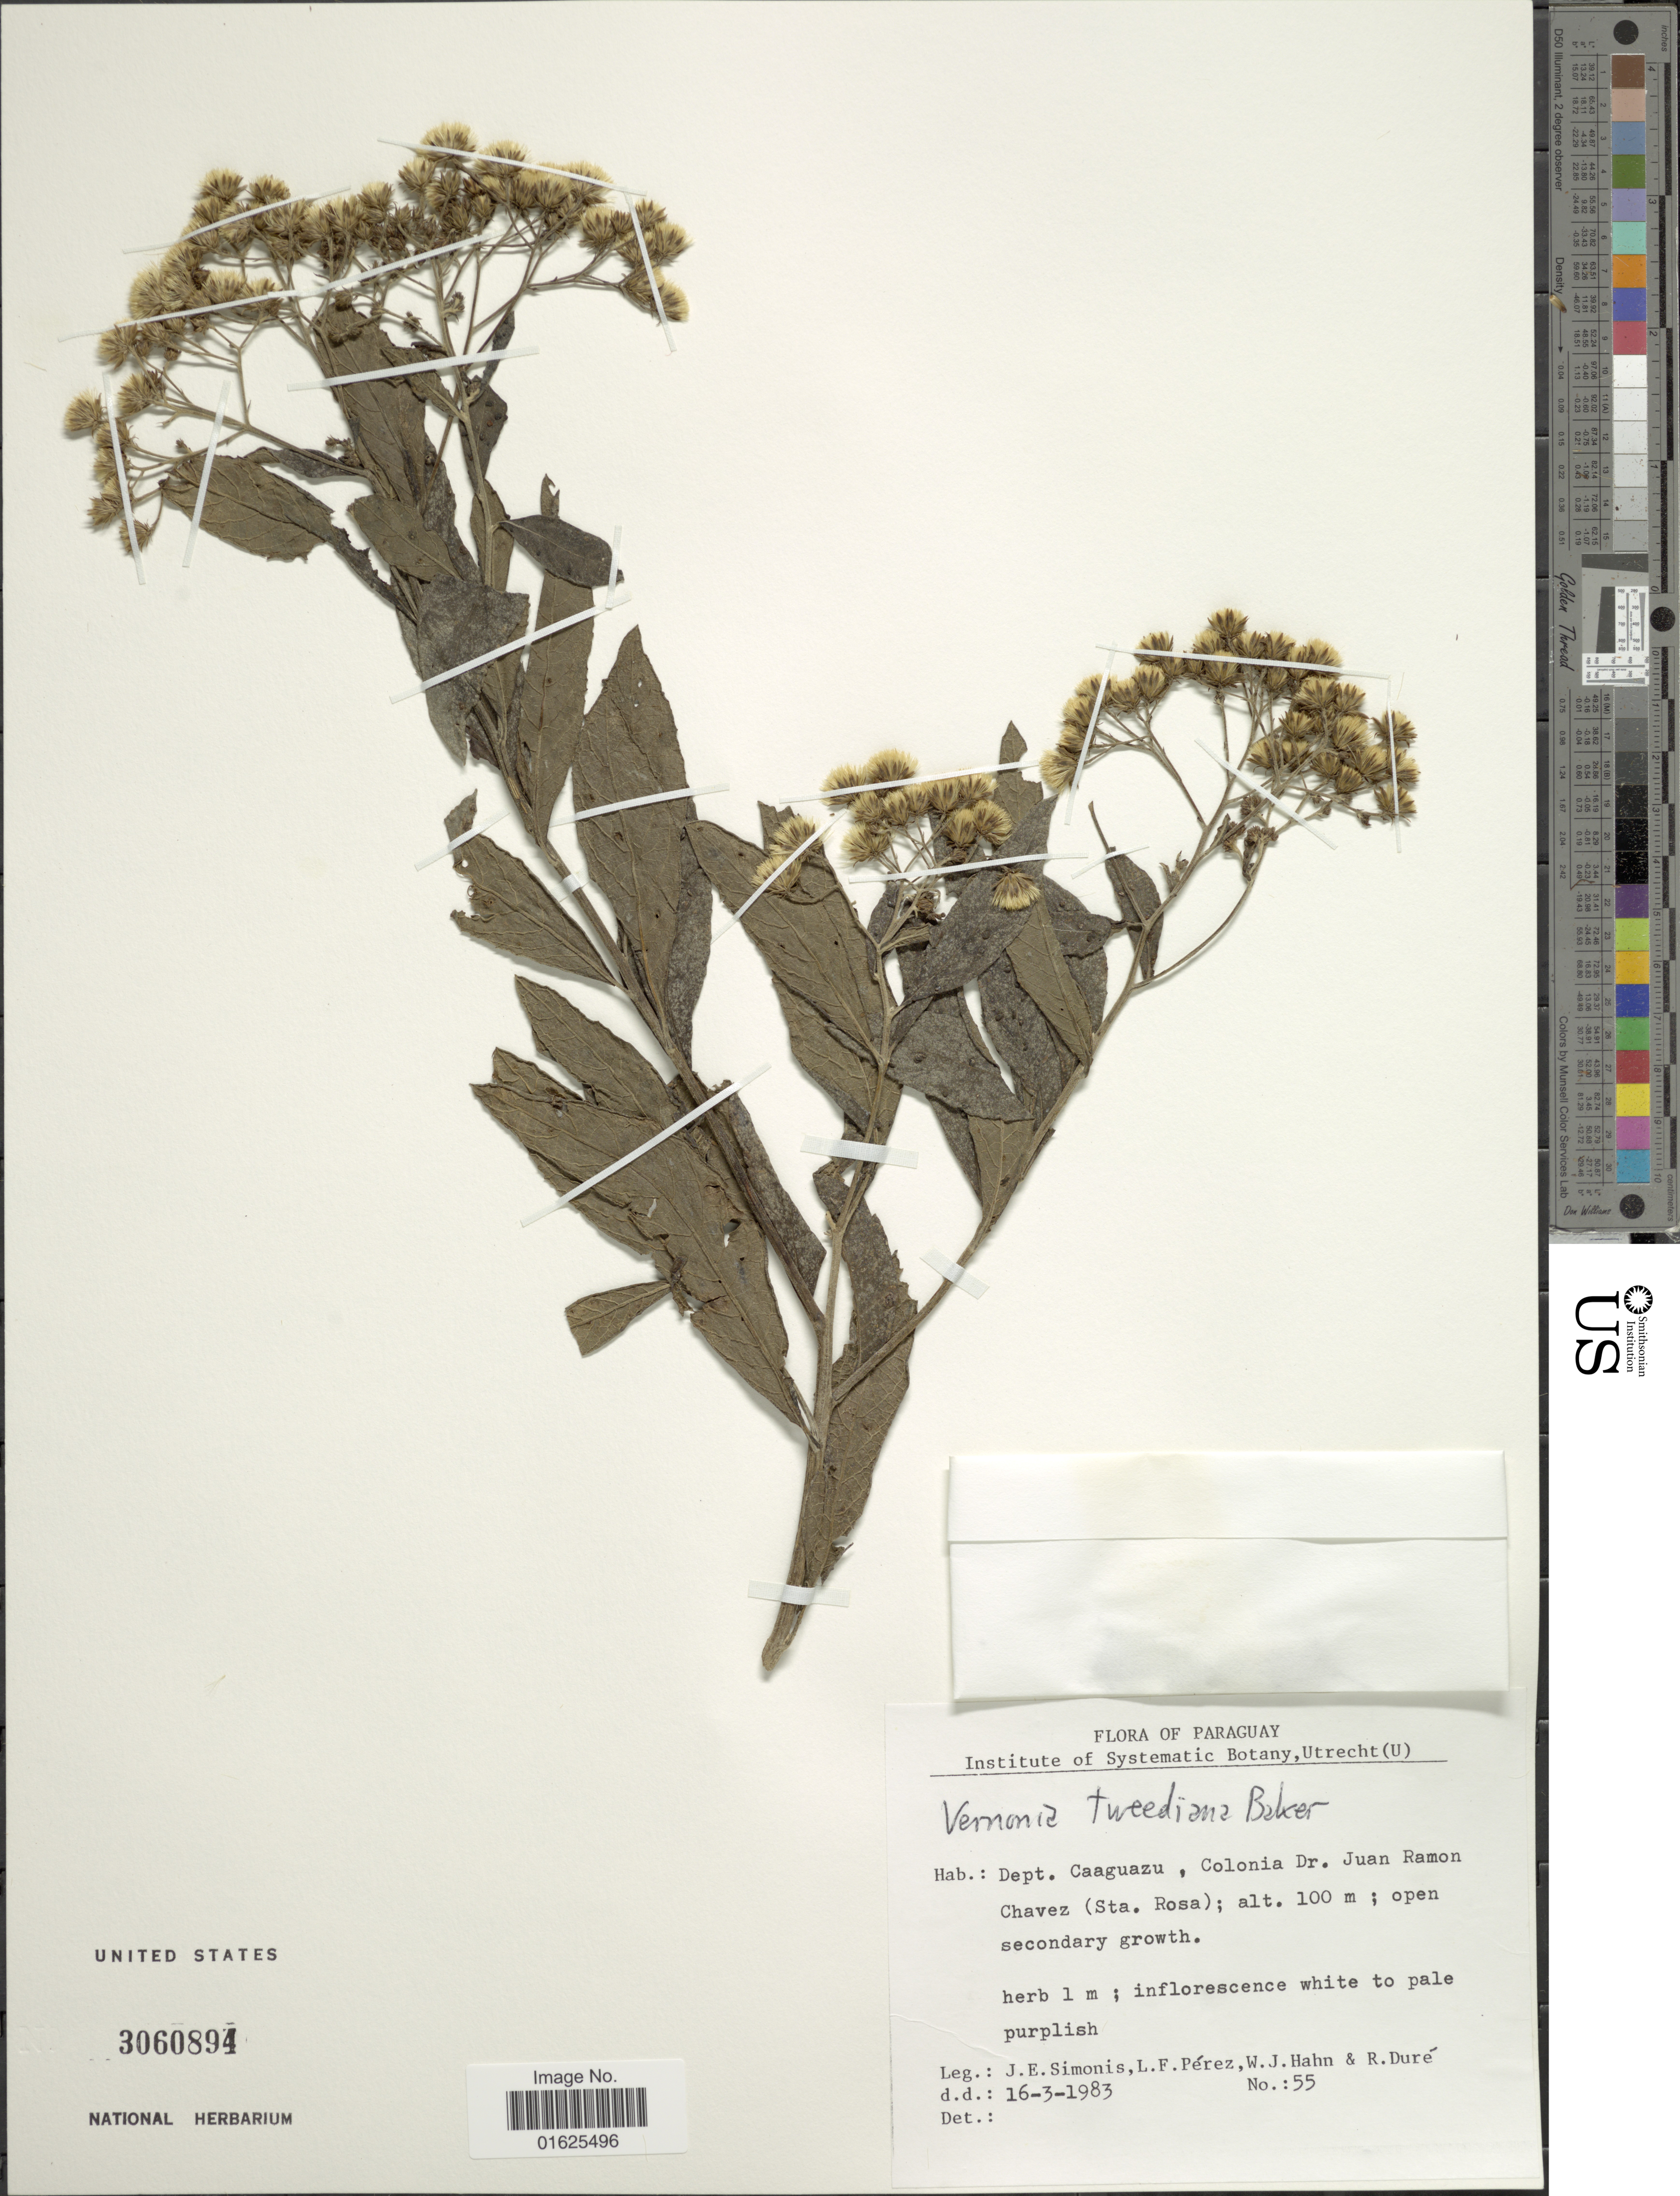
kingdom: Plantae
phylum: Tracheophyta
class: Magnoliopsida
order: Asterales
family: Asteraceae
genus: Vernonanthura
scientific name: Vernonanthura tweedieana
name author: (Baker) H. Rob.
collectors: J. E. Simonis, L. Perez, W. J. Hahn & R. Duré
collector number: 55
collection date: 1983-03-16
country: Paraguay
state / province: Caaguazu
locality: Chabez (Sta Rosa)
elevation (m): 100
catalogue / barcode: US 3060894